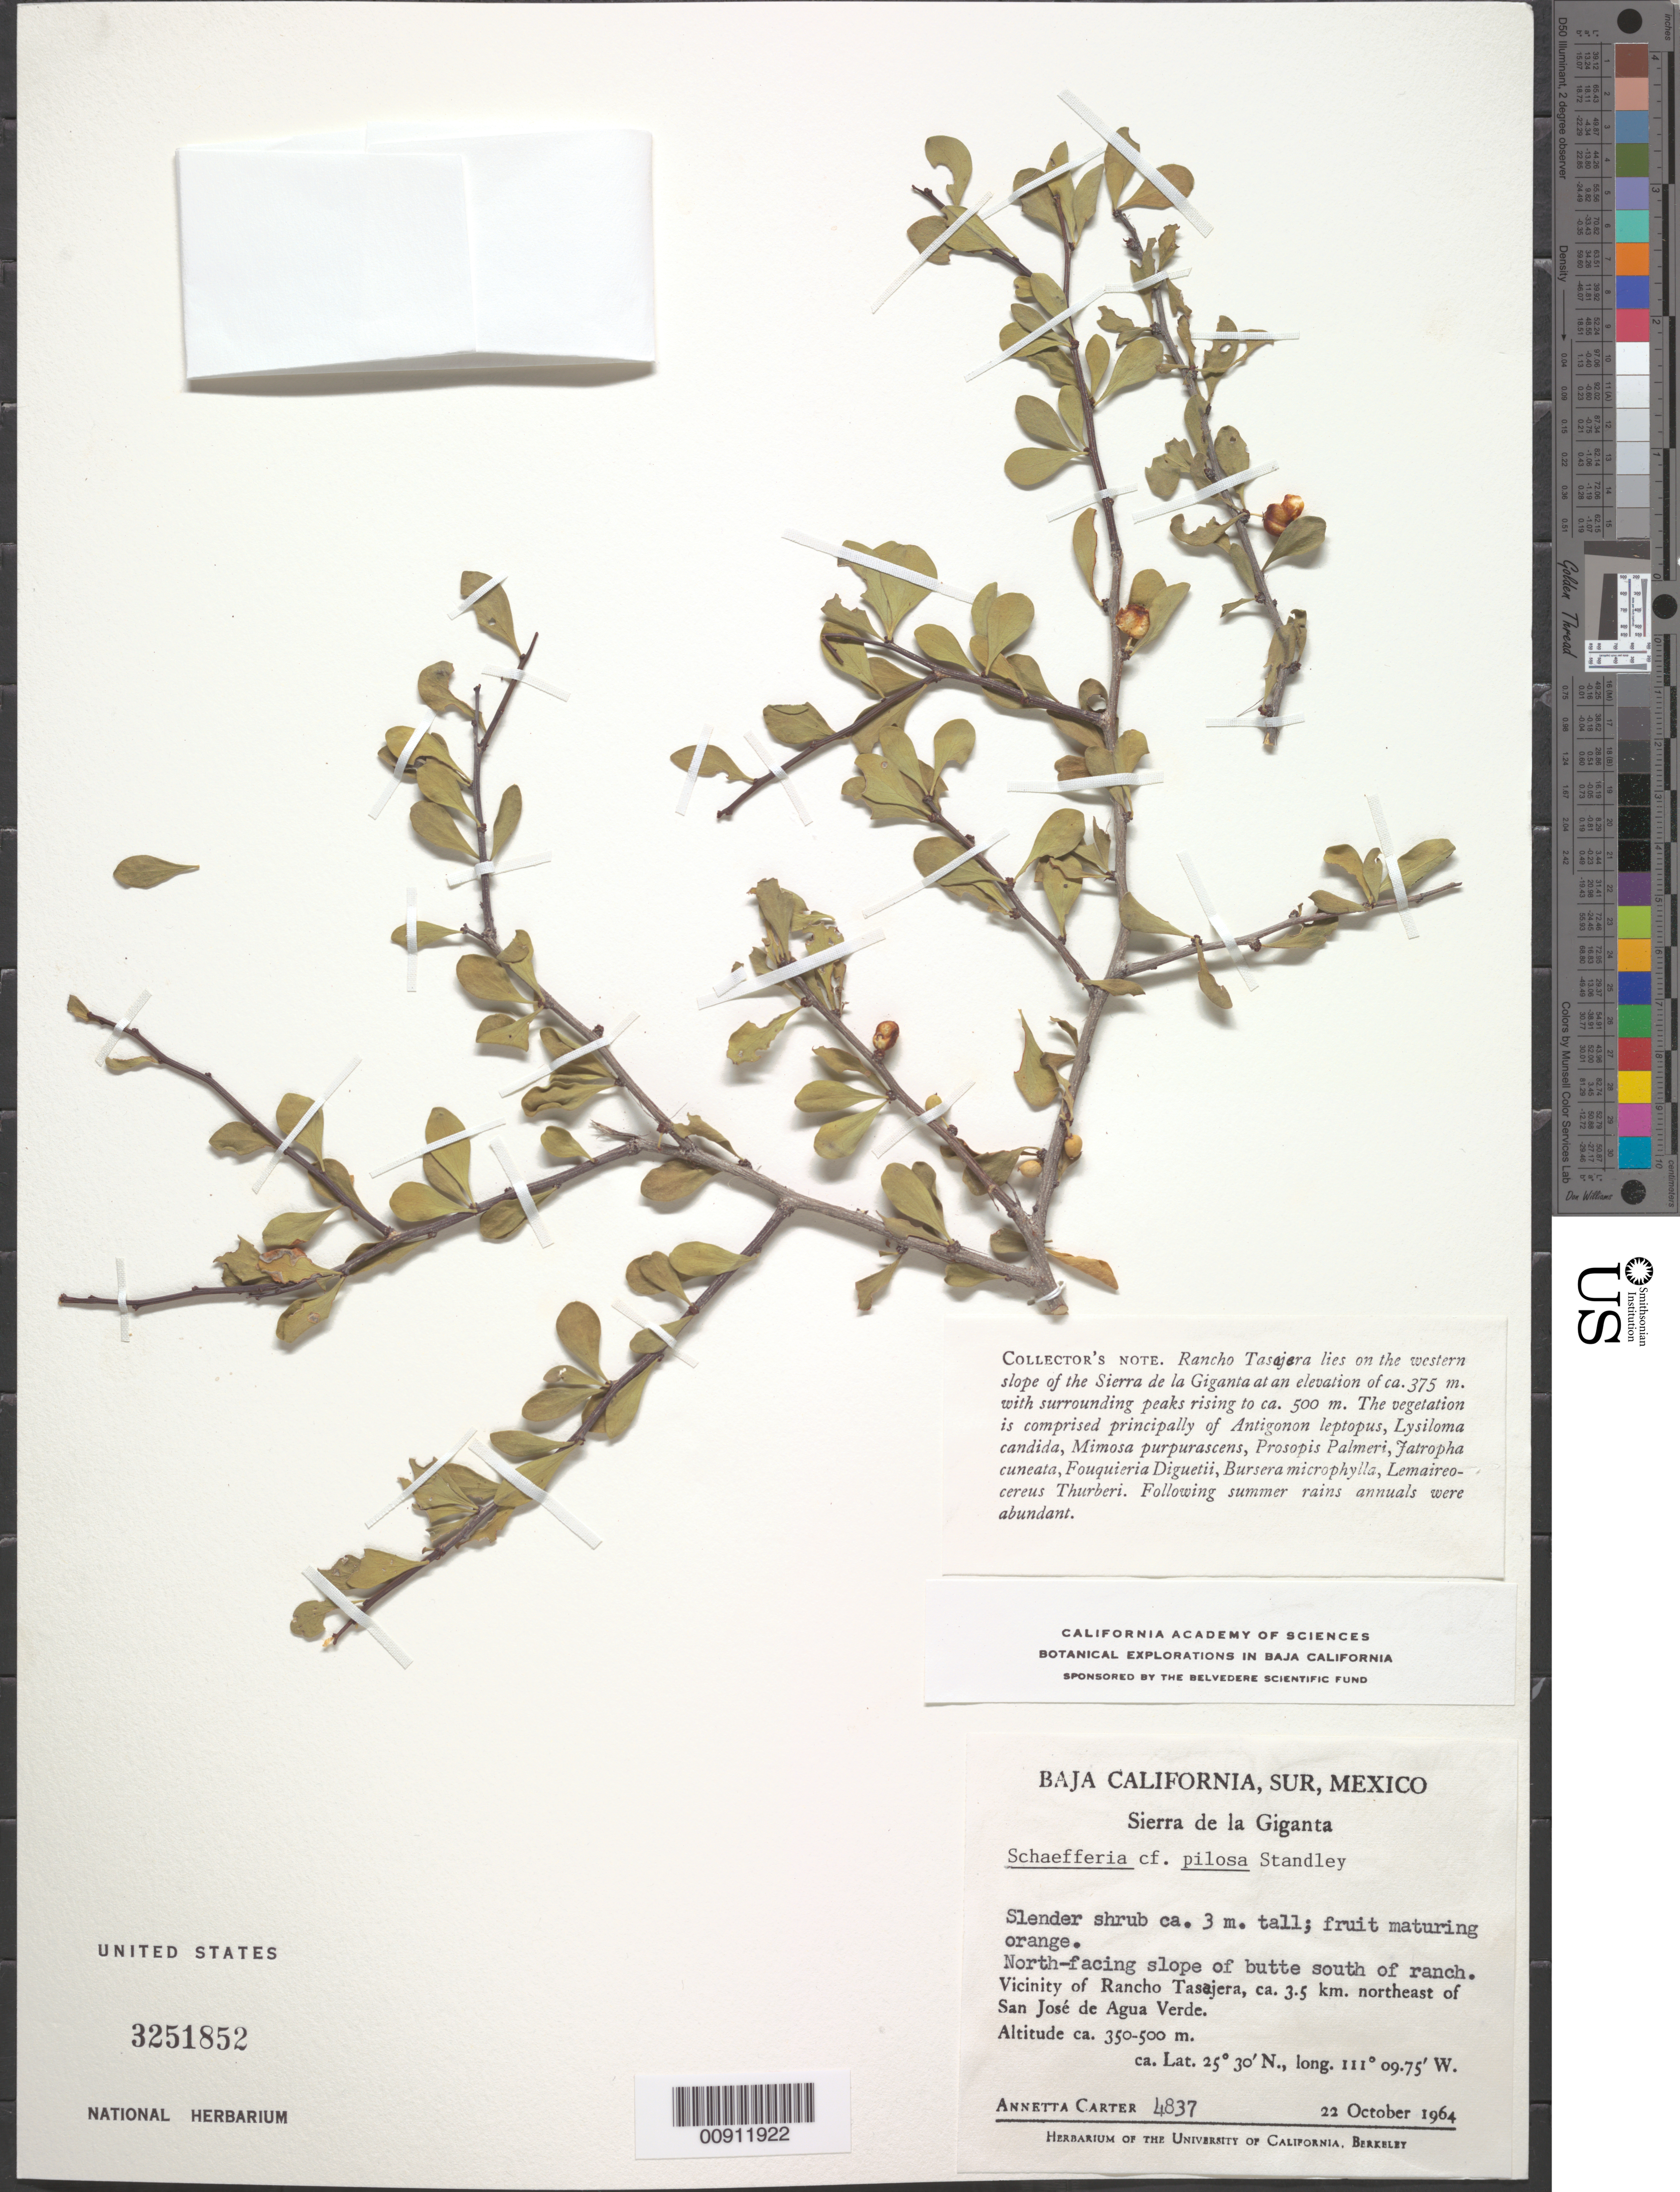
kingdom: Plantae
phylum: Tracheophyta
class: Magnoliopsida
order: Celastrales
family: Celastraceae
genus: Schaefferia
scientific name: Schaefferia pilosa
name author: Standl.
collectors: A. Carter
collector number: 4837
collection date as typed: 22 Oct 1964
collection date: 1964-10-22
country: Mexico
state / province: Baja California Sur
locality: North-facing slope of butte south of Ranch Tasajera, ca. 3.5 km northeast of San José de Agua Verde. Baja California Sur. Sierra de la Giganta.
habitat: North-facing slope of butte.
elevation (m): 500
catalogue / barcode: US 3251852